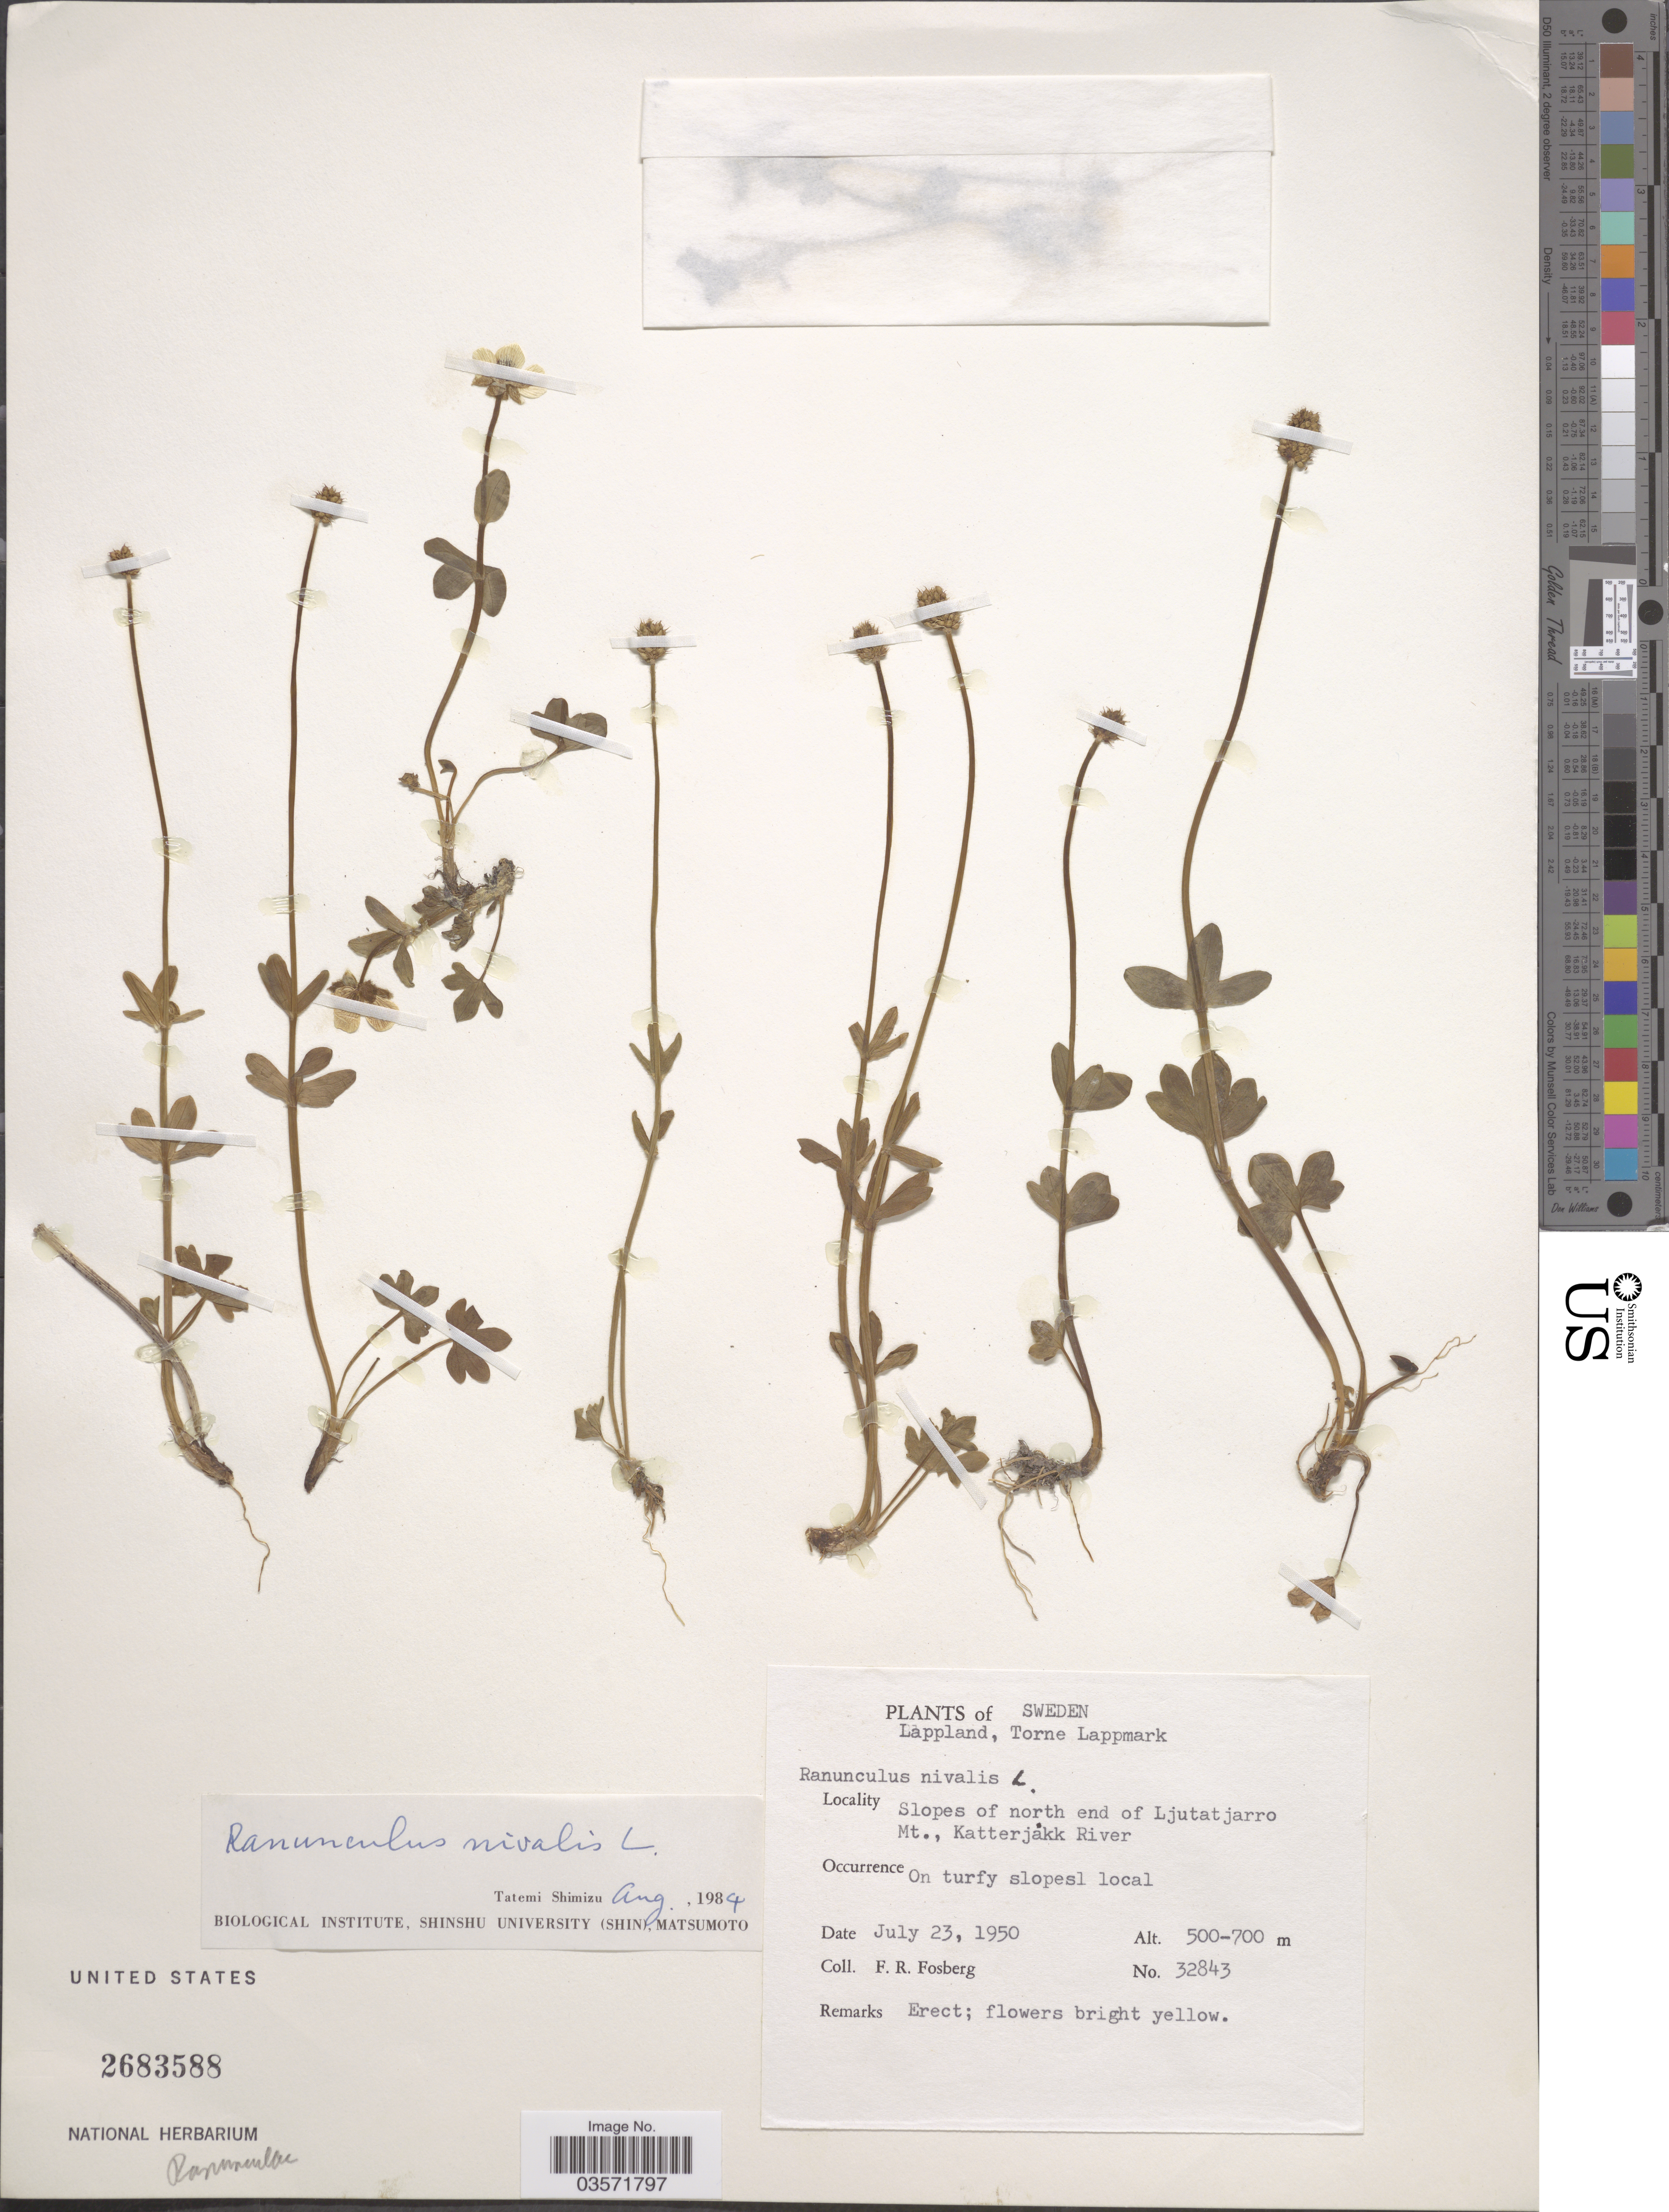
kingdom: Plantae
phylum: Tracheophyta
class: Magnoliopsida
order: Ranunculales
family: Ranunculaceae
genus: Ranunculus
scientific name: Ranunculus nivalis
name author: L.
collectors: F. R. Fosberg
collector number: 32843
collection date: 1950-07-23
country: Sweden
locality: Lappland, Torne Lappmark. Slopes of north end of Ljutatjarro Mt., Katterjakk River.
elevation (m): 500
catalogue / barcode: US 2683588